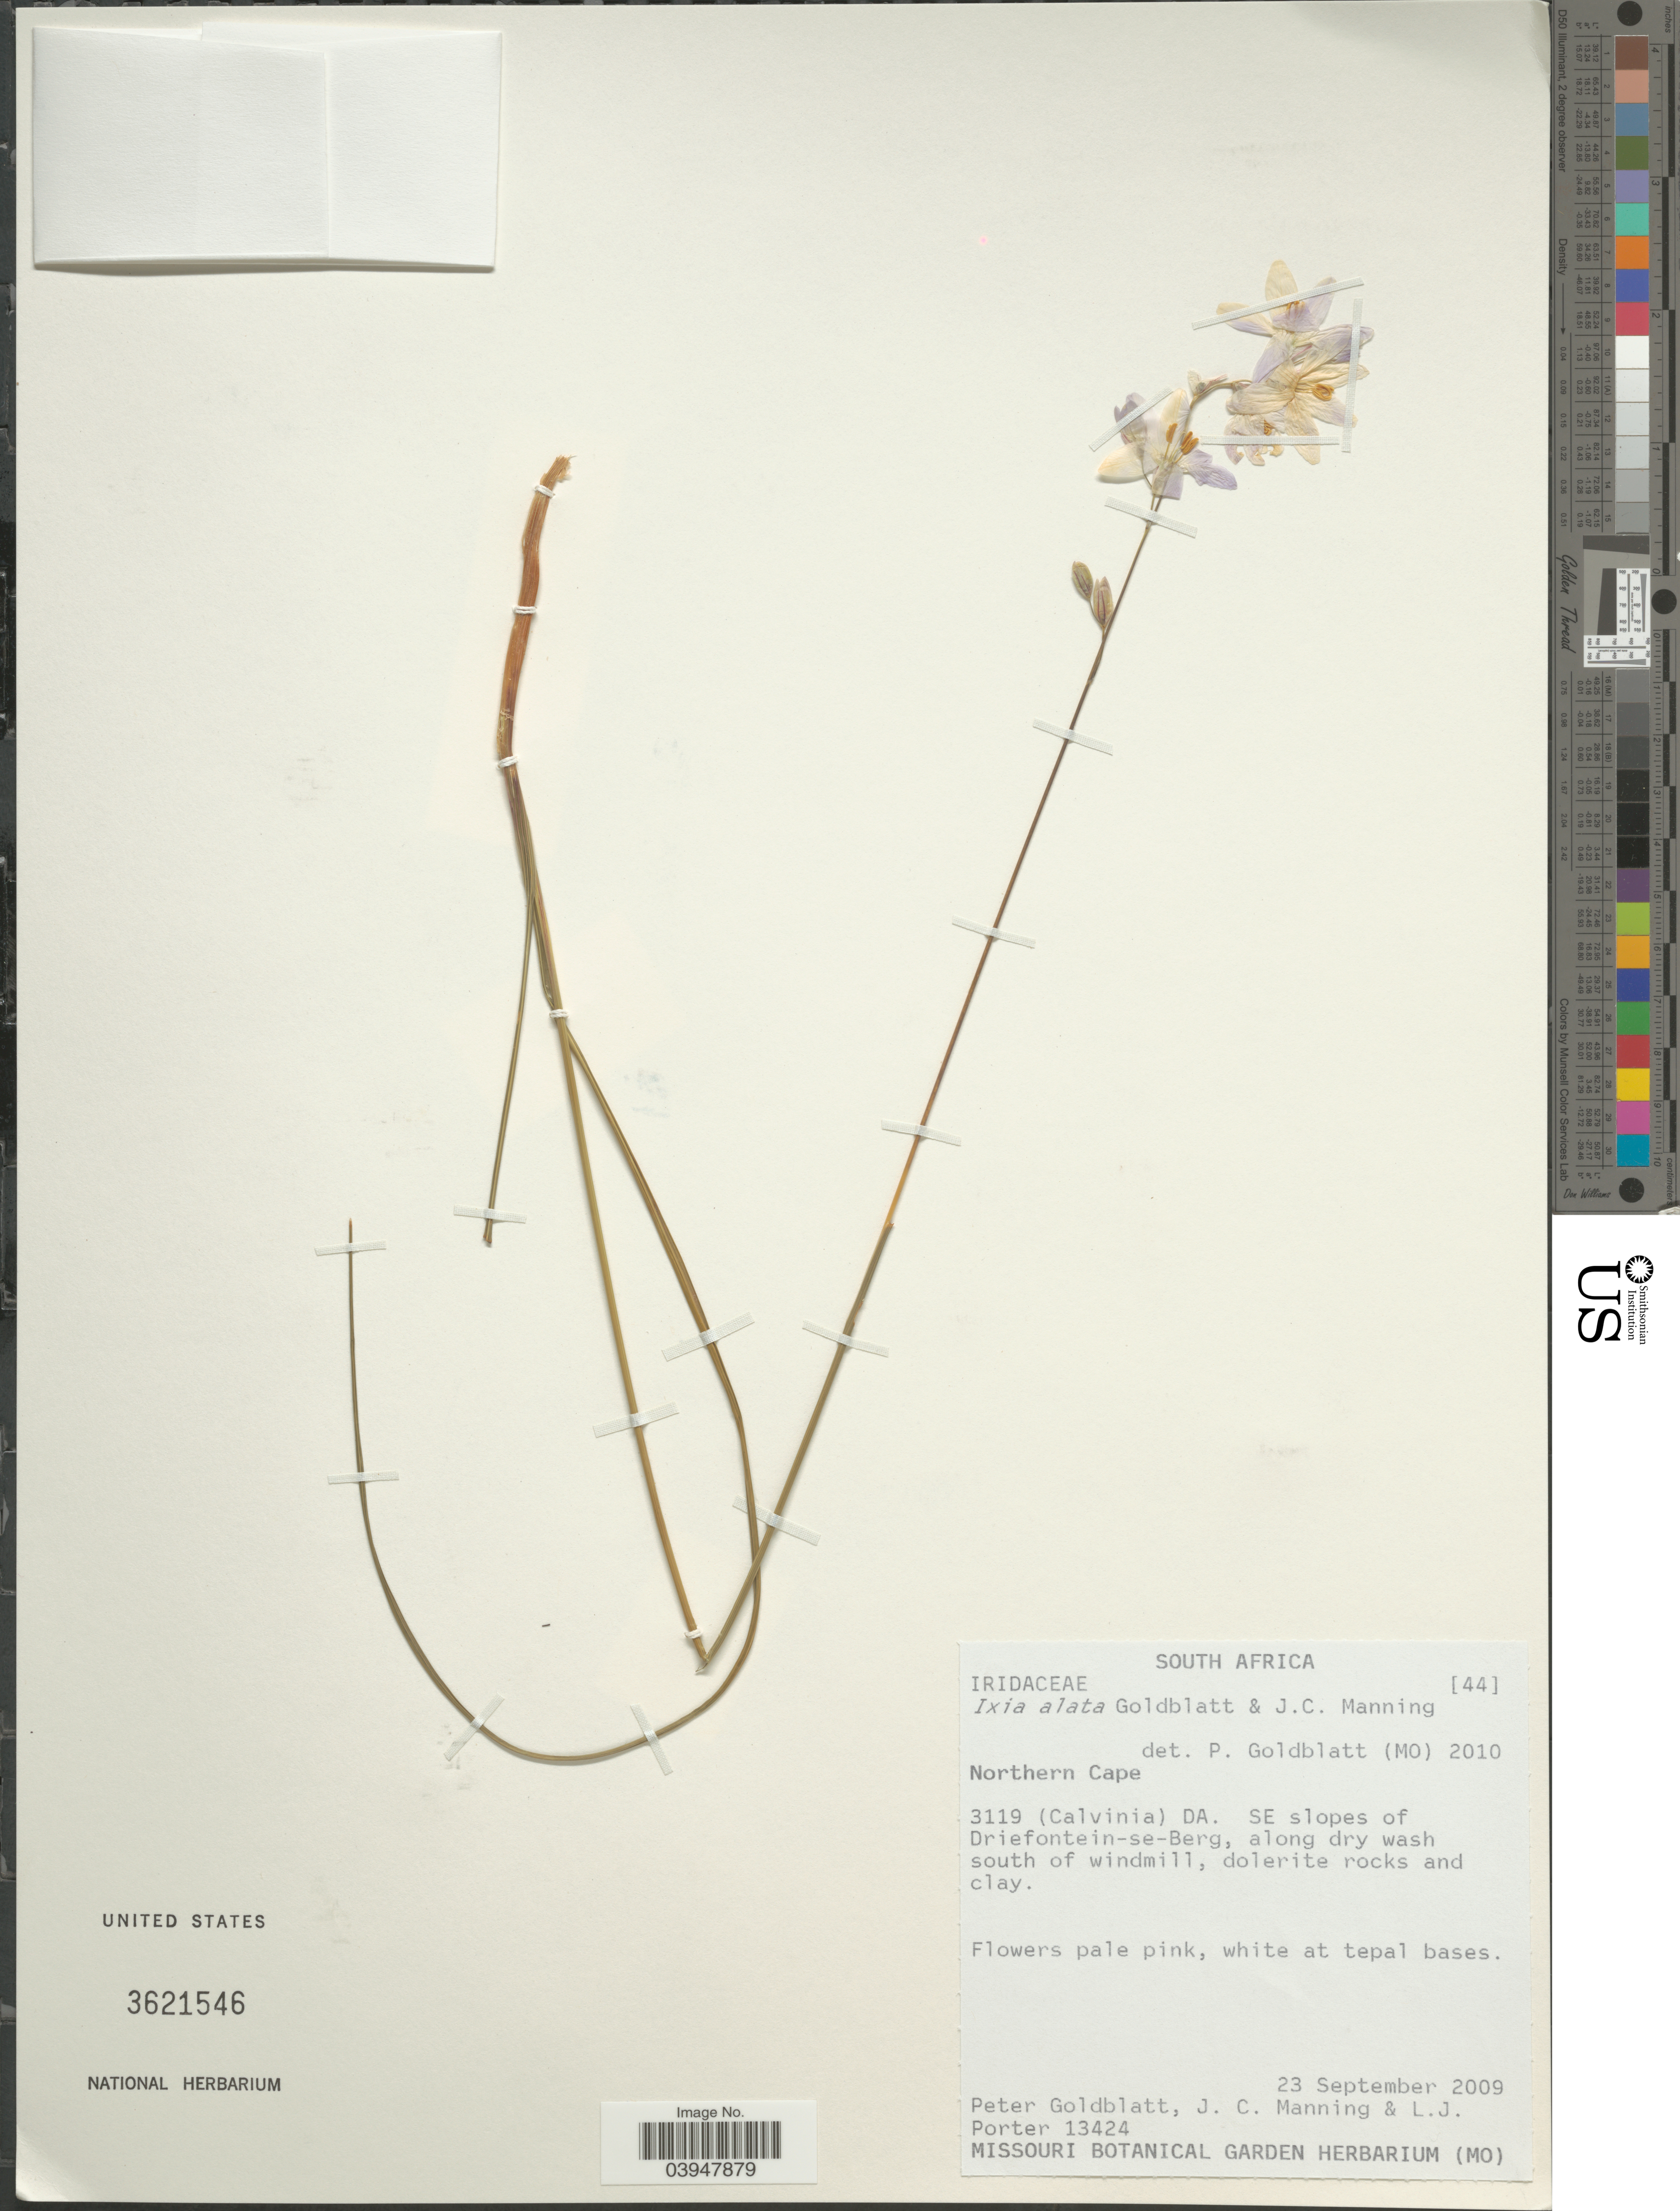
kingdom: Plantae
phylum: Tracheophyta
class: Liliopsida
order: Asparagales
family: Iridaceae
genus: Ixia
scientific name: Ixia alata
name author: Goldblatt & J.C. Manning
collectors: P. Goldblatt, J. C. Manning & L. Porter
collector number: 13424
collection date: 2009-09-23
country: South Africa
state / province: Northern Cape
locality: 3119 (Calvinia) DA. SE slopes of Driefontein-se-Berg, along dry wash south of windmill, dolerite rocks and clay.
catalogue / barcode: US 3621546